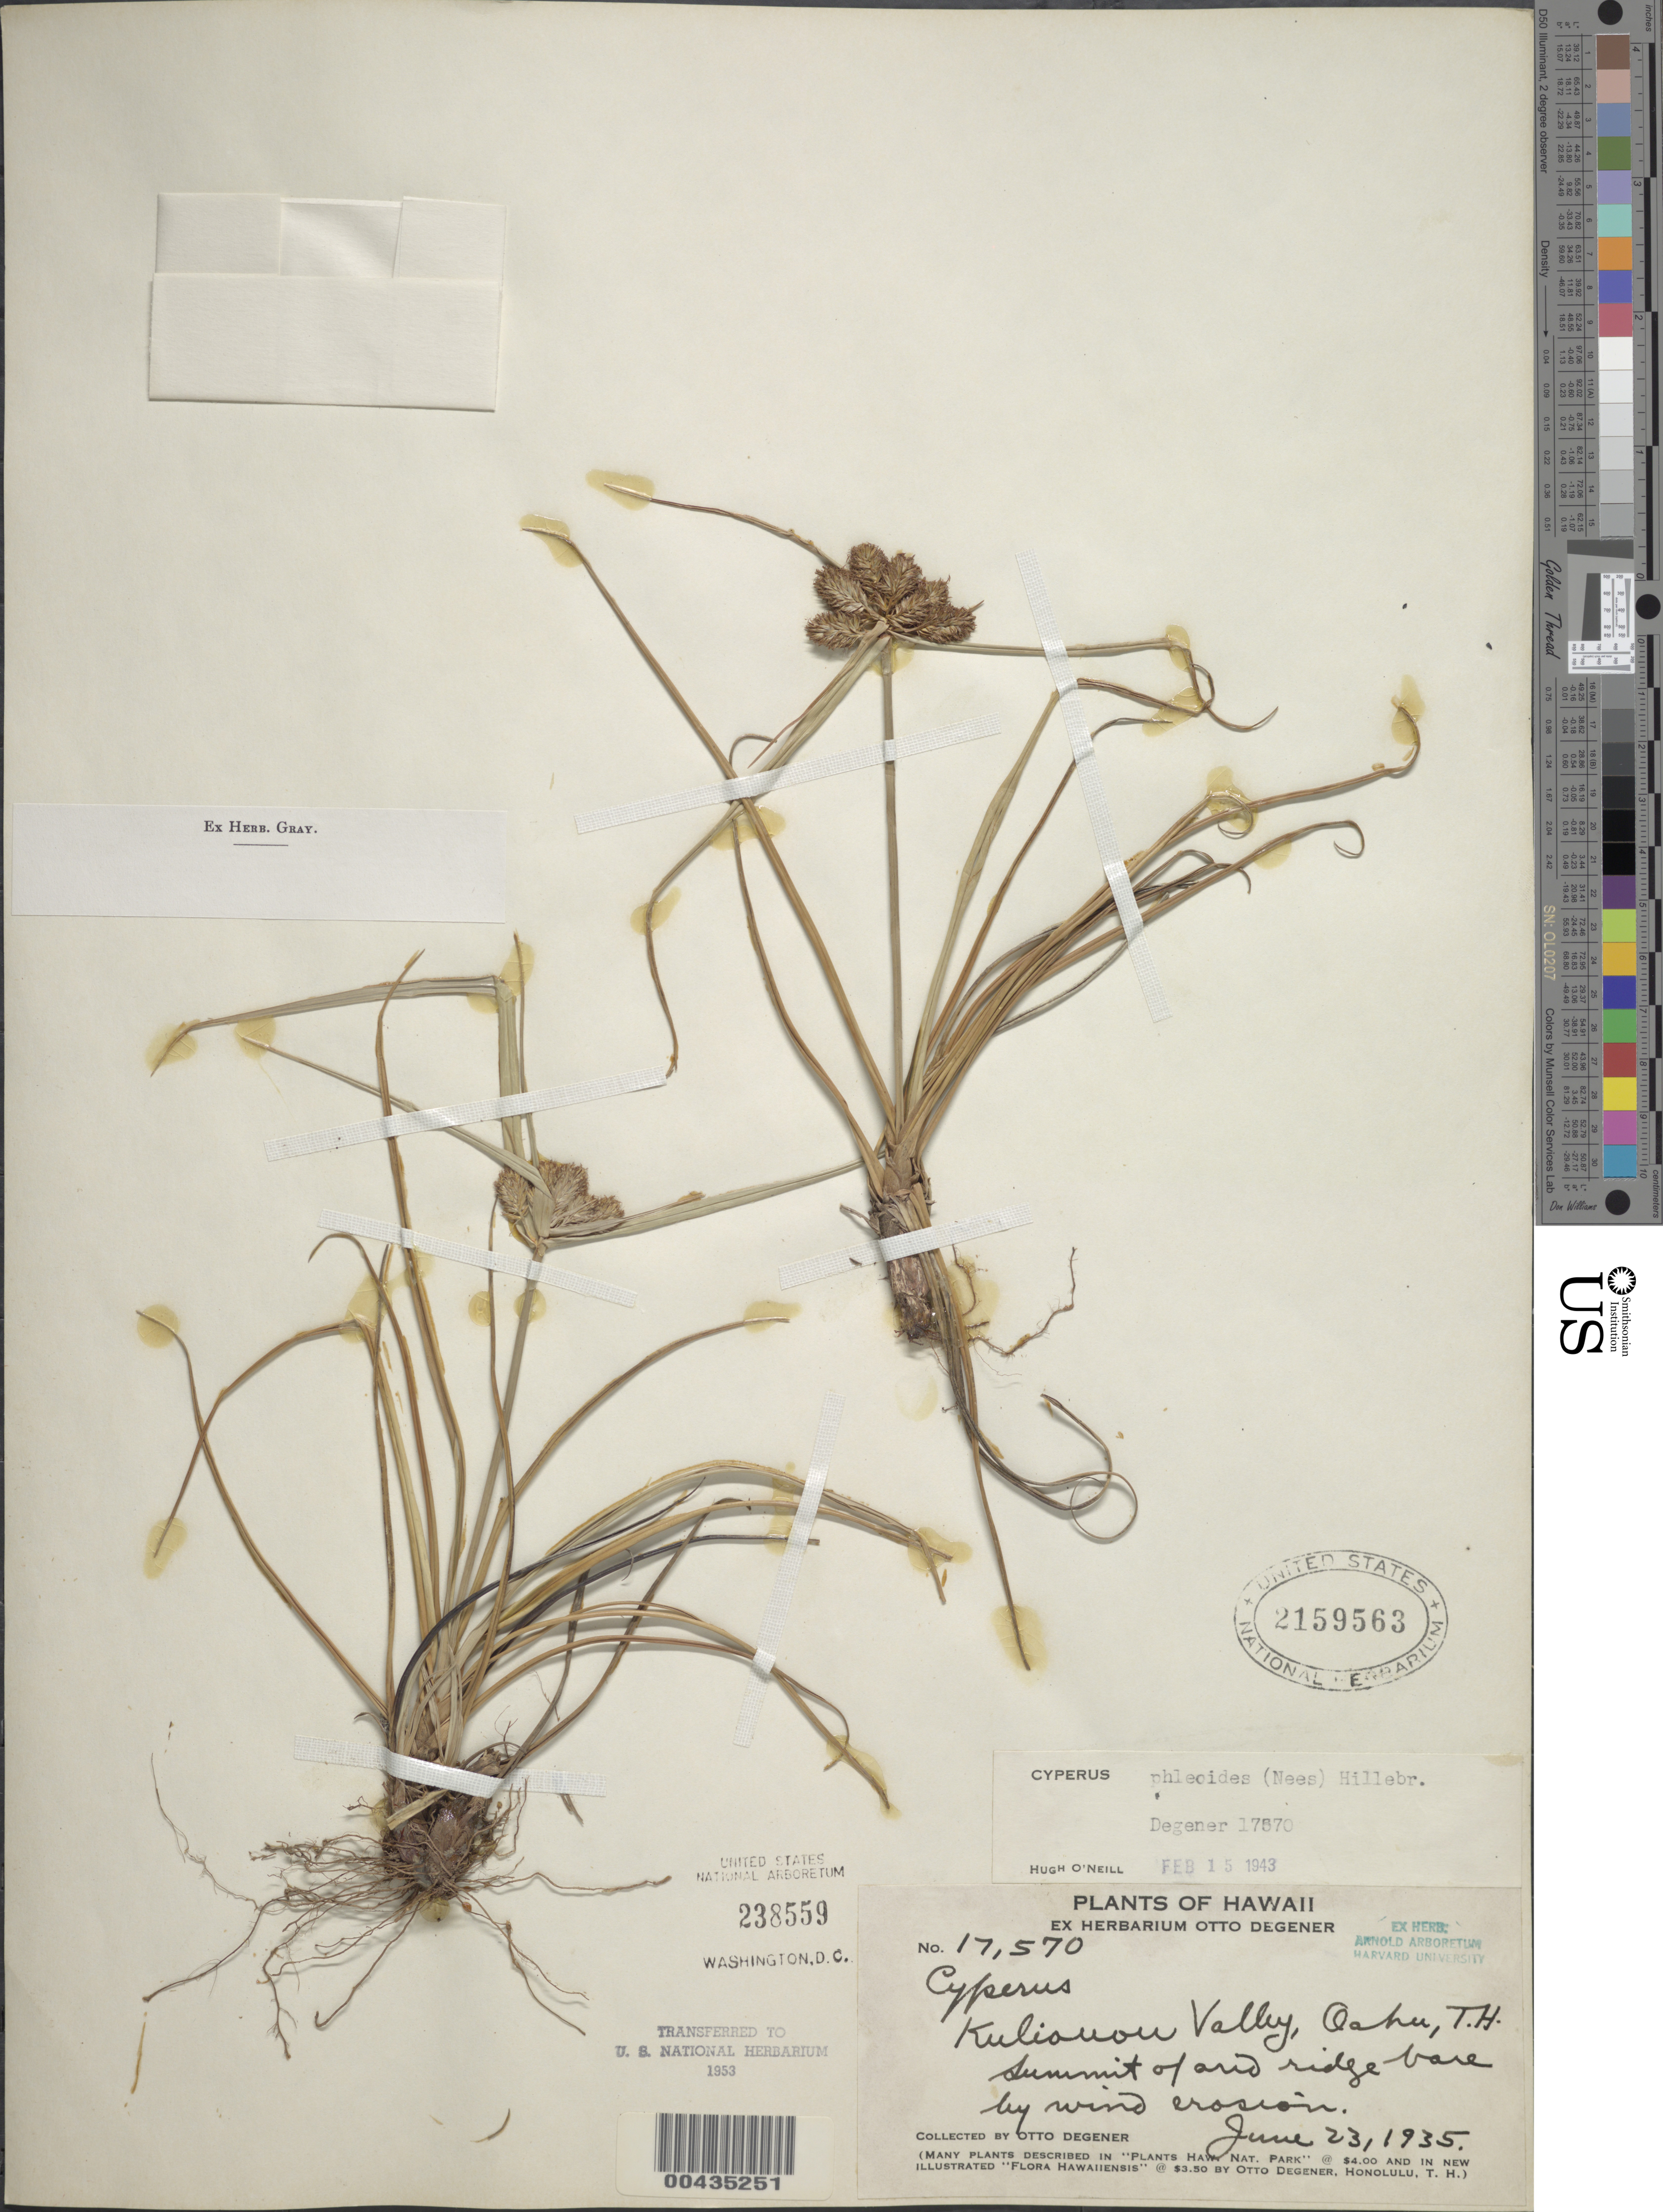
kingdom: Plantae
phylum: Tracheophyta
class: Liliopsida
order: Poales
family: Cyperaceae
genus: Cyperus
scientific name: Cyperus phleoides var. phleoides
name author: (Nees ex Kunth) Hillebr.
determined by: Strong, Mark T., (BOT), Smithsonian Institution - National Museum of Natural History (UNITED STATES)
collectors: O. Degener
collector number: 17570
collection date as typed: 23 Jun 1935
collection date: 1935-06-23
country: United States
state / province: Hawaii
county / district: Honolulu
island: Oahu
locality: Kuliouou Valley, Oahu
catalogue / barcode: US 2159563